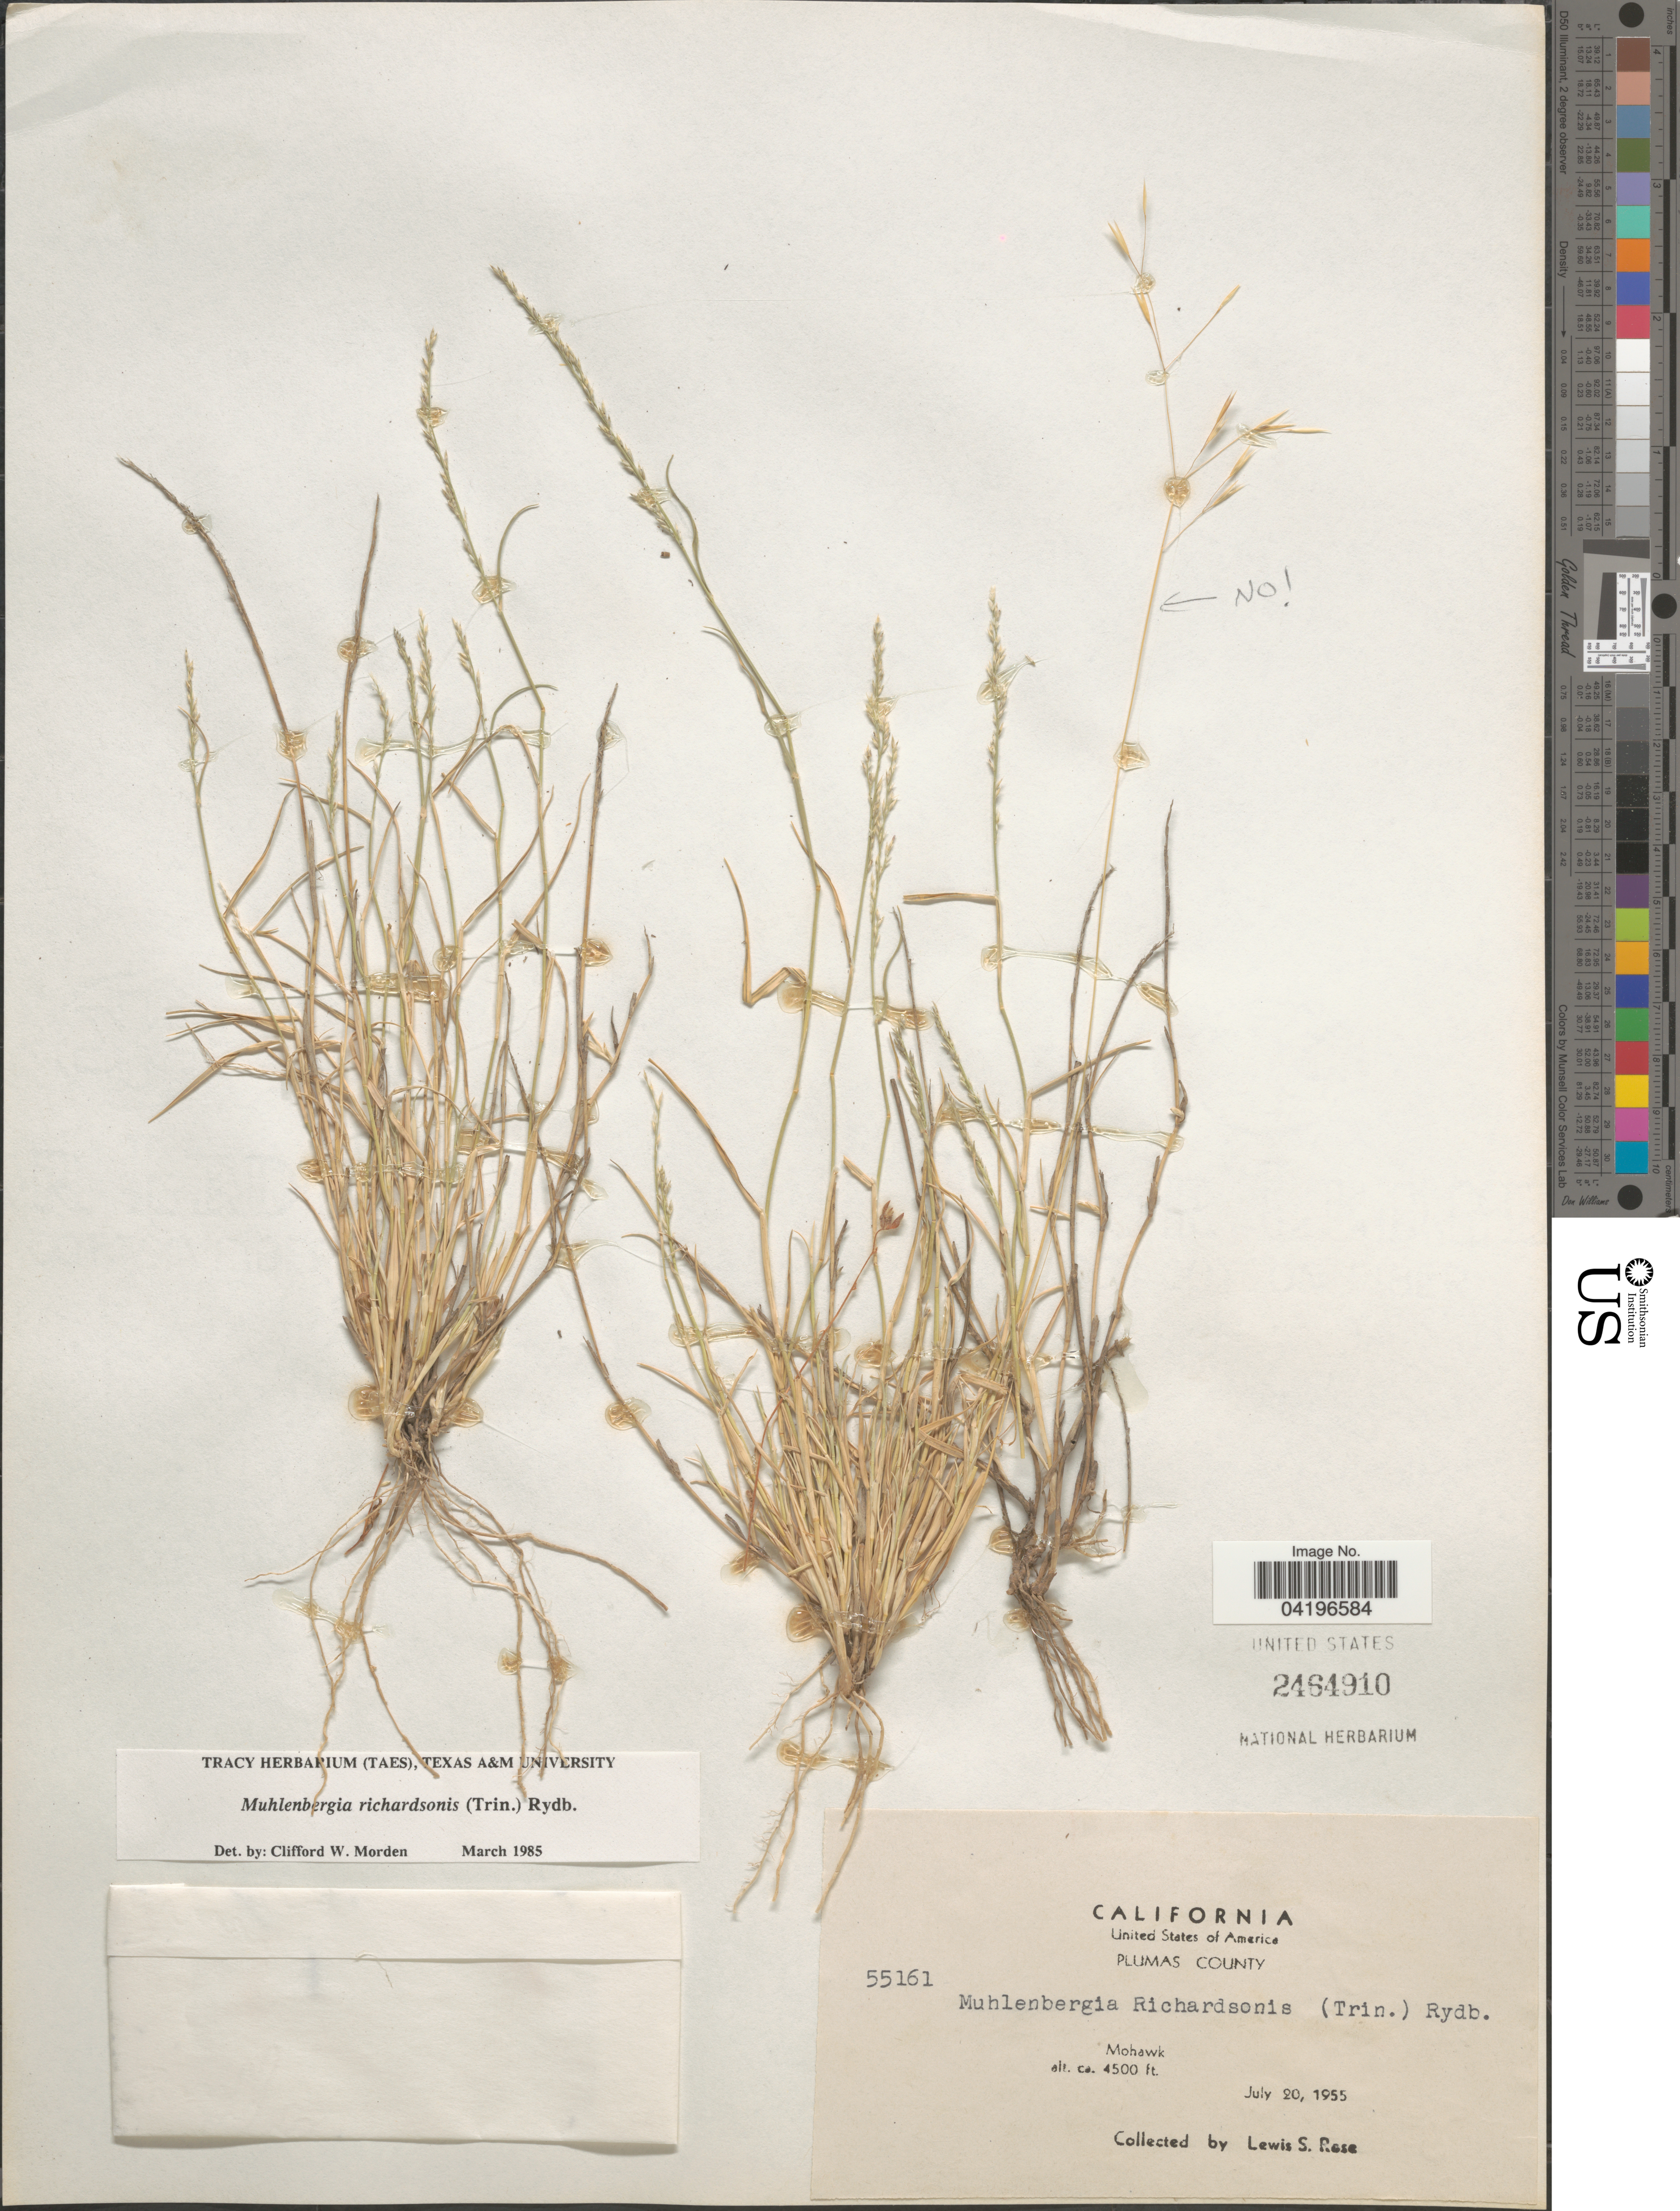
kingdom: Plantae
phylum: Tracheophyta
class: Liliopsida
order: Poales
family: Poaceae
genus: Muhlenbergia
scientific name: Muhlenbergia richardsonis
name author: (Trin.) Rydb.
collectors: L. S. Rose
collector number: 55161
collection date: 1955-07-20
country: United States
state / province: California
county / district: Plumas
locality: Plumas County. Mohawk.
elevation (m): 1372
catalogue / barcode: US 2464910